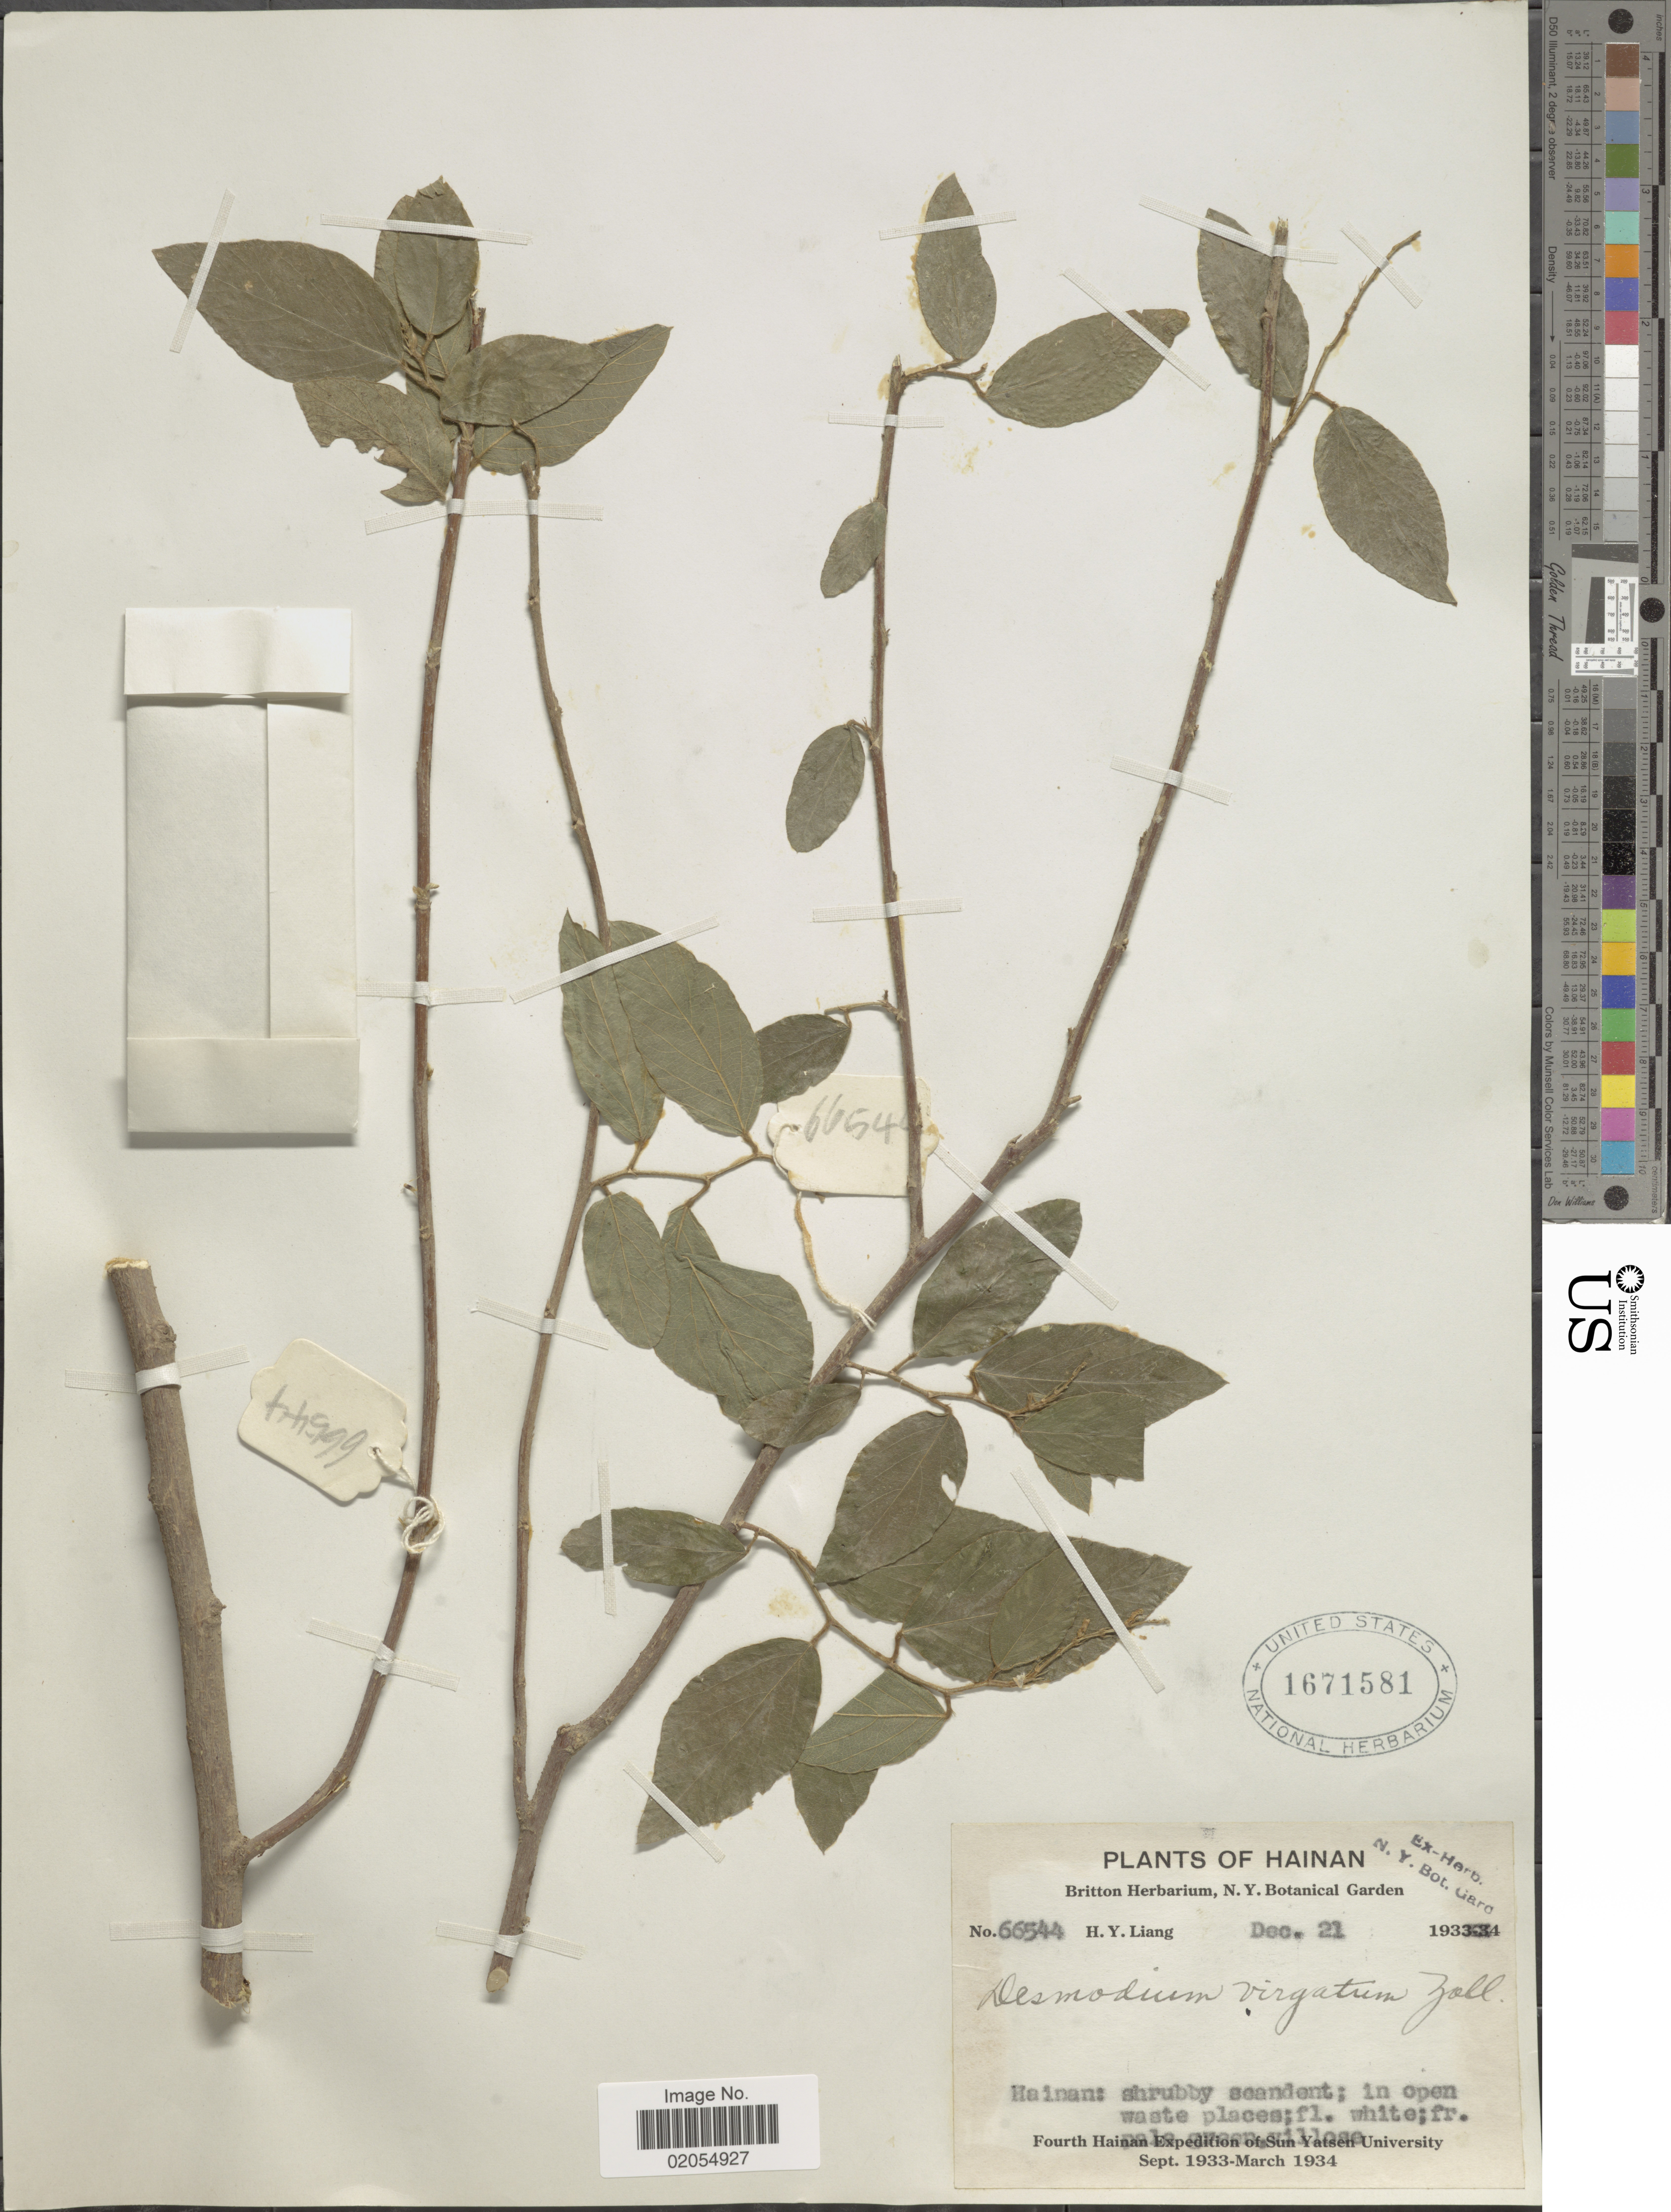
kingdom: Plantae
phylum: Tracheophyta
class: Magnoliopsida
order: Fabales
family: Fabaceae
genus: Polhillides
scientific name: Polhillides velutina subsp. velutina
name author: (Willd.) H. Ohashi & K. Ohashi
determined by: Strong, Mark T., (BOT), Smithsonian Institution - National Museum of Natural History (UNITED STATES)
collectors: H. Y. Liang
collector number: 66544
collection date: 1934-12-21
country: China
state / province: Hainan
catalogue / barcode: US 1671581